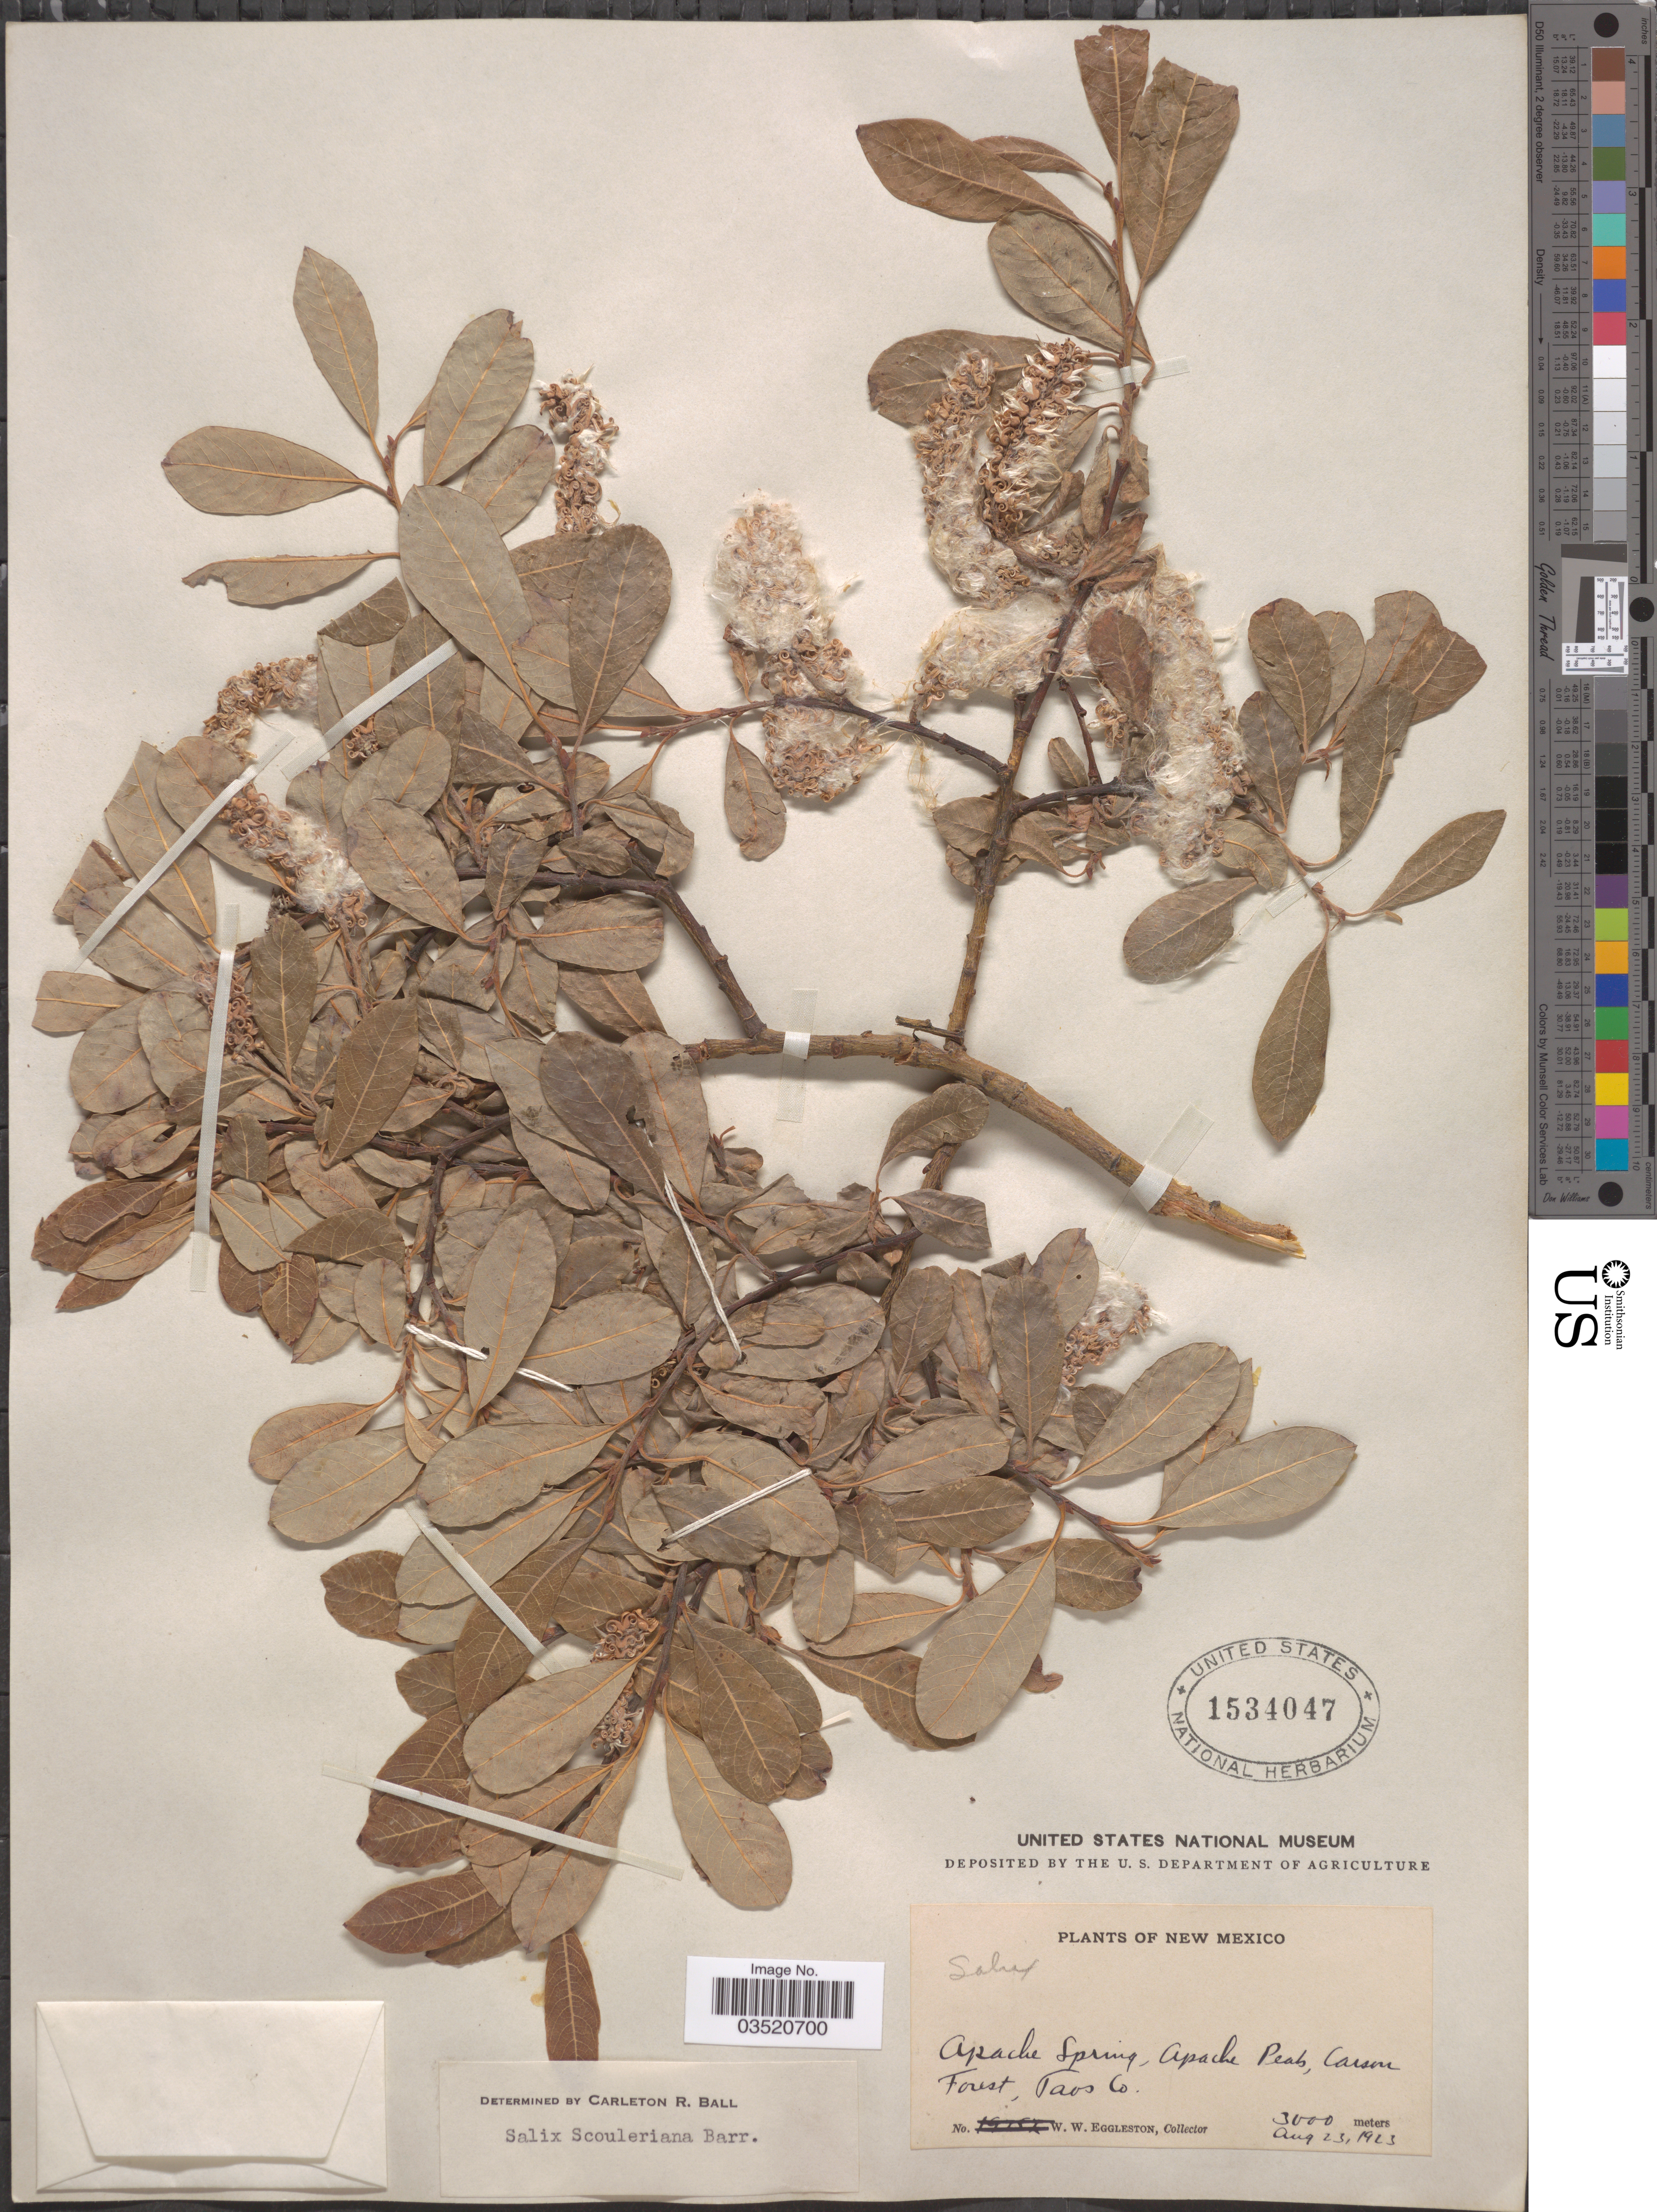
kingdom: Plantae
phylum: Tracheophyta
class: Magnoliopsida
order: Malpighiales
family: Salicaceae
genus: Salix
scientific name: Salix scouleriana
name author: Barratt ex Hook.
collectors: W. W. Eggleston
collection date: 1923-08-23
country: United States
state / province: New Mexico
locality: Apache Spring, Apache Peak, Carson Forest, Taos Co.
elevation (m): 3000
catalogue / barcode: US 1534047